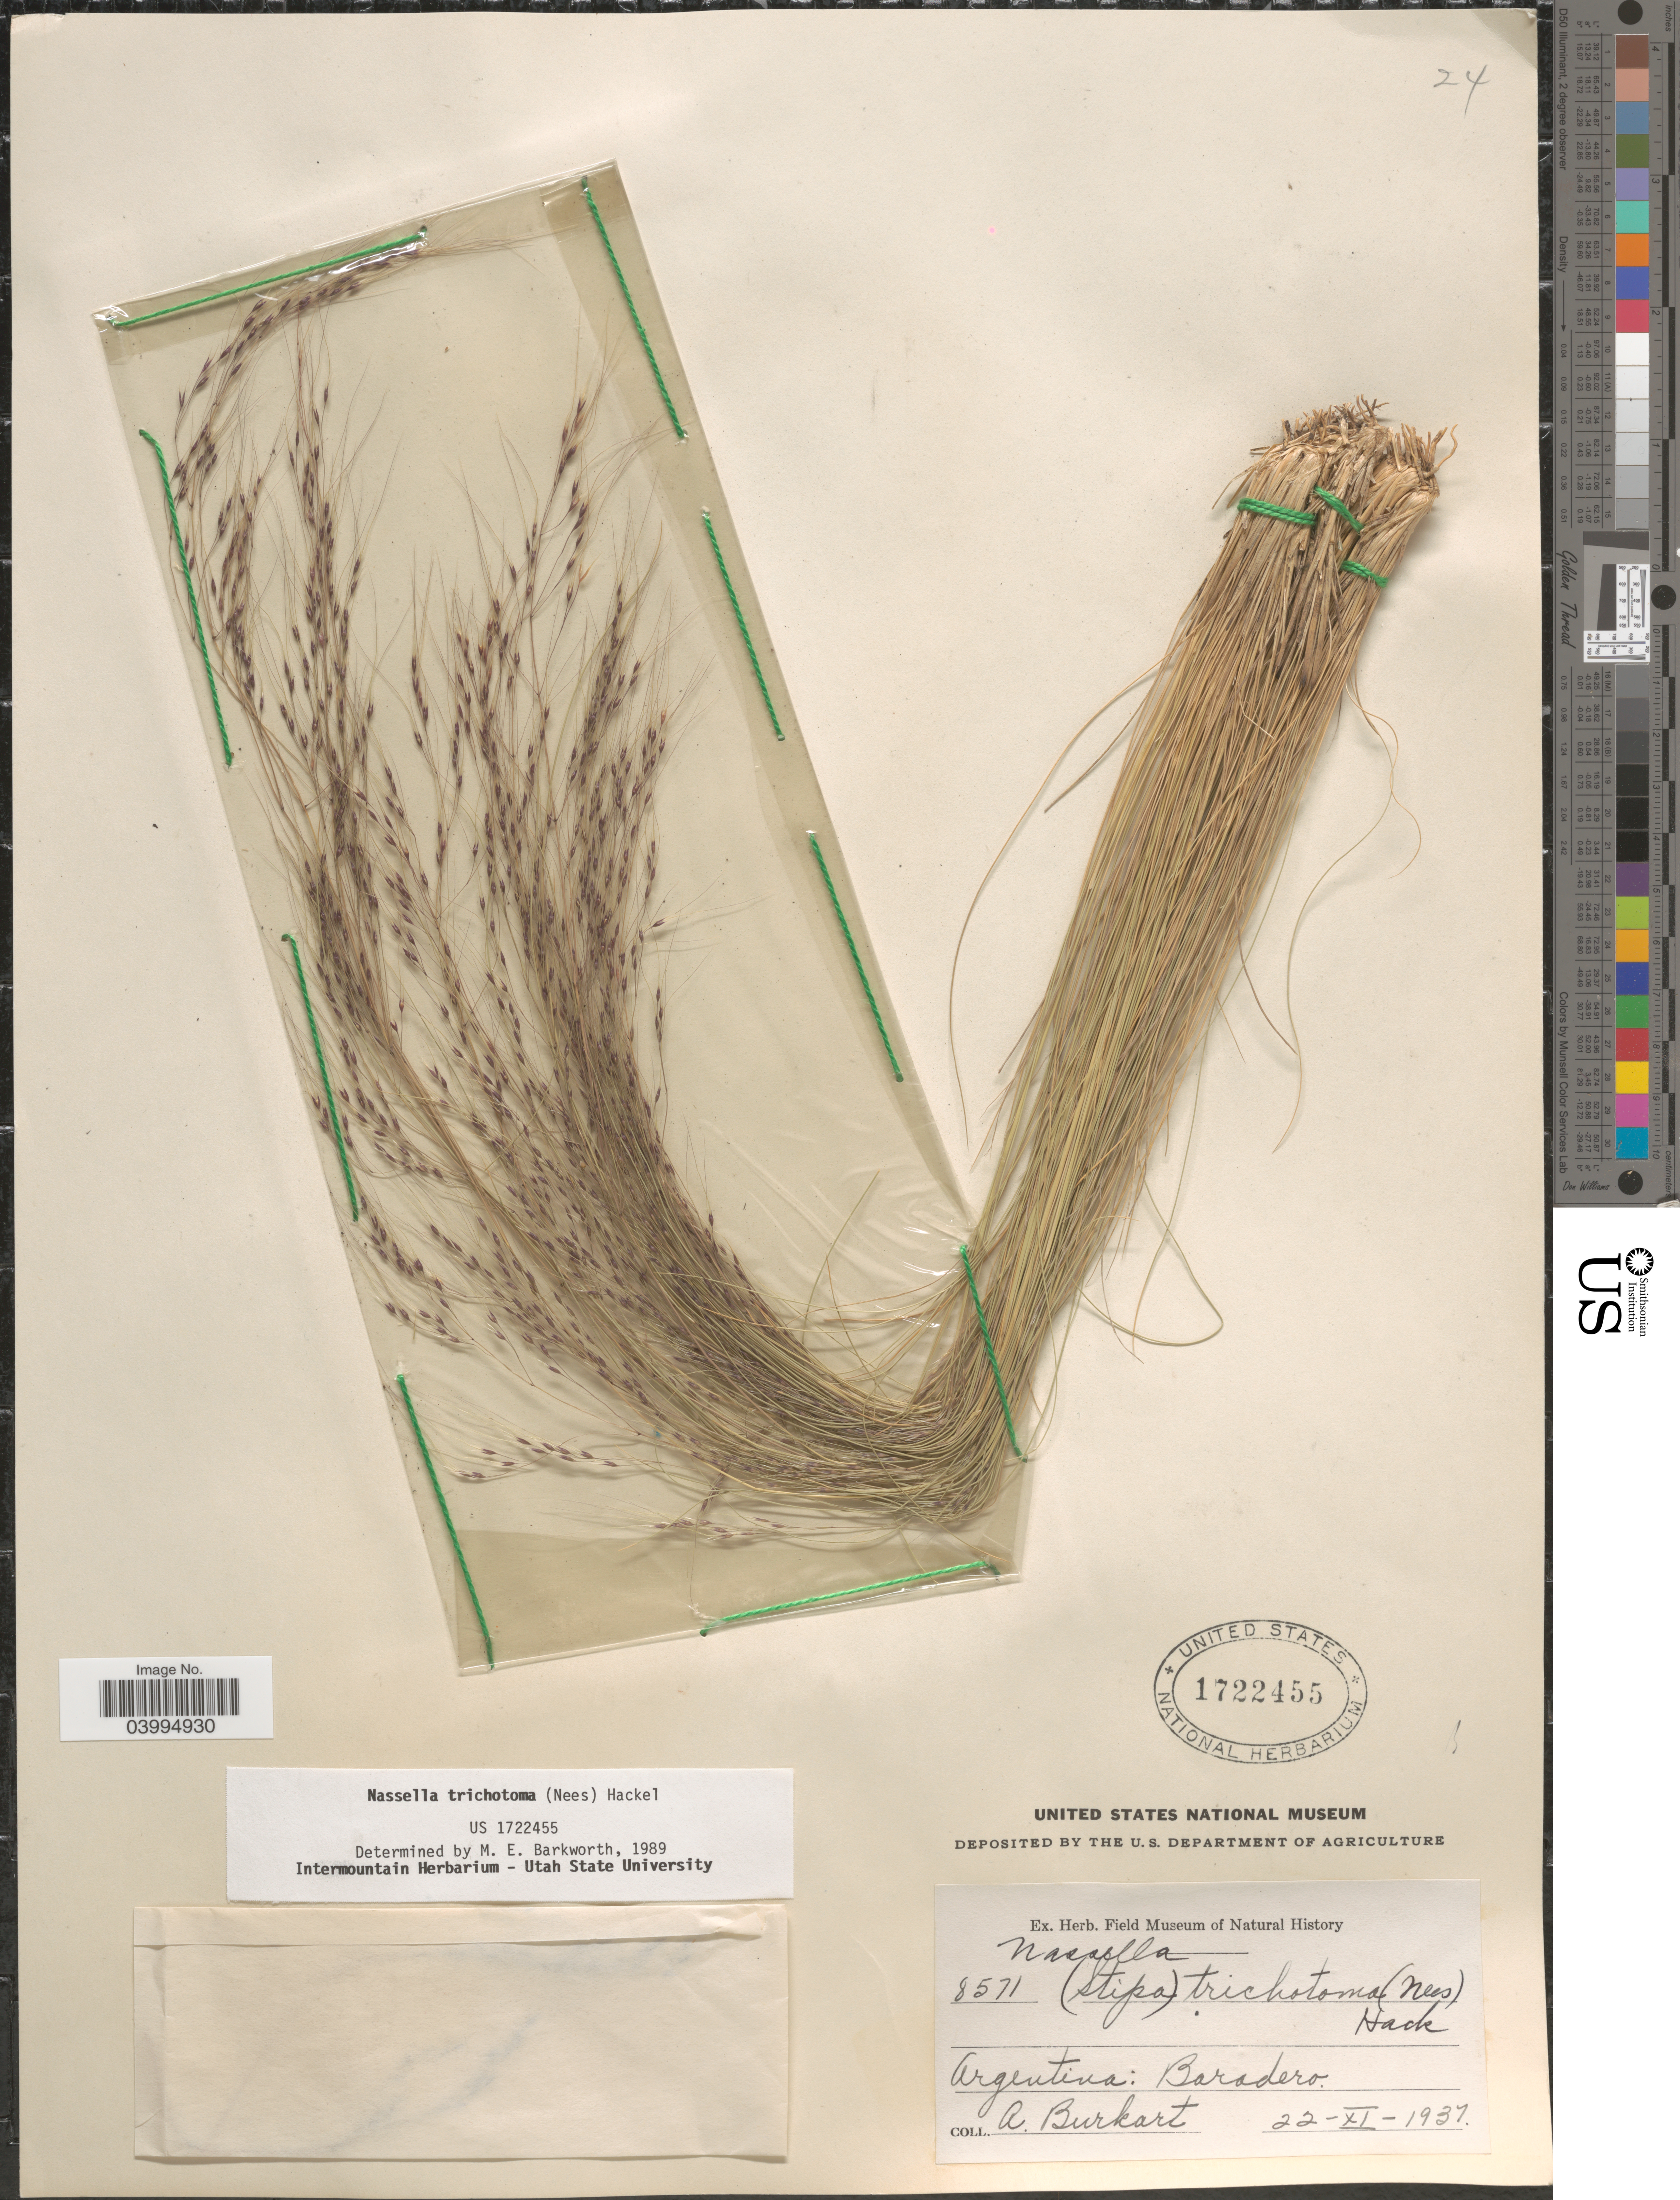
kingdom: Plantae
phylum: Tracheophyta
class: Liliopsida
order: Poales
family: Poaceae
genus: Nassella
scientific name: Nassella trichotoma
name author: (Ness) Hack. ex Arechav.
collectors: A. E. Burkart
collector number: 8571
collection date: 1937-11-22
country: Argentina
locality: Baradero.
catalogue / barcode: US 1722455